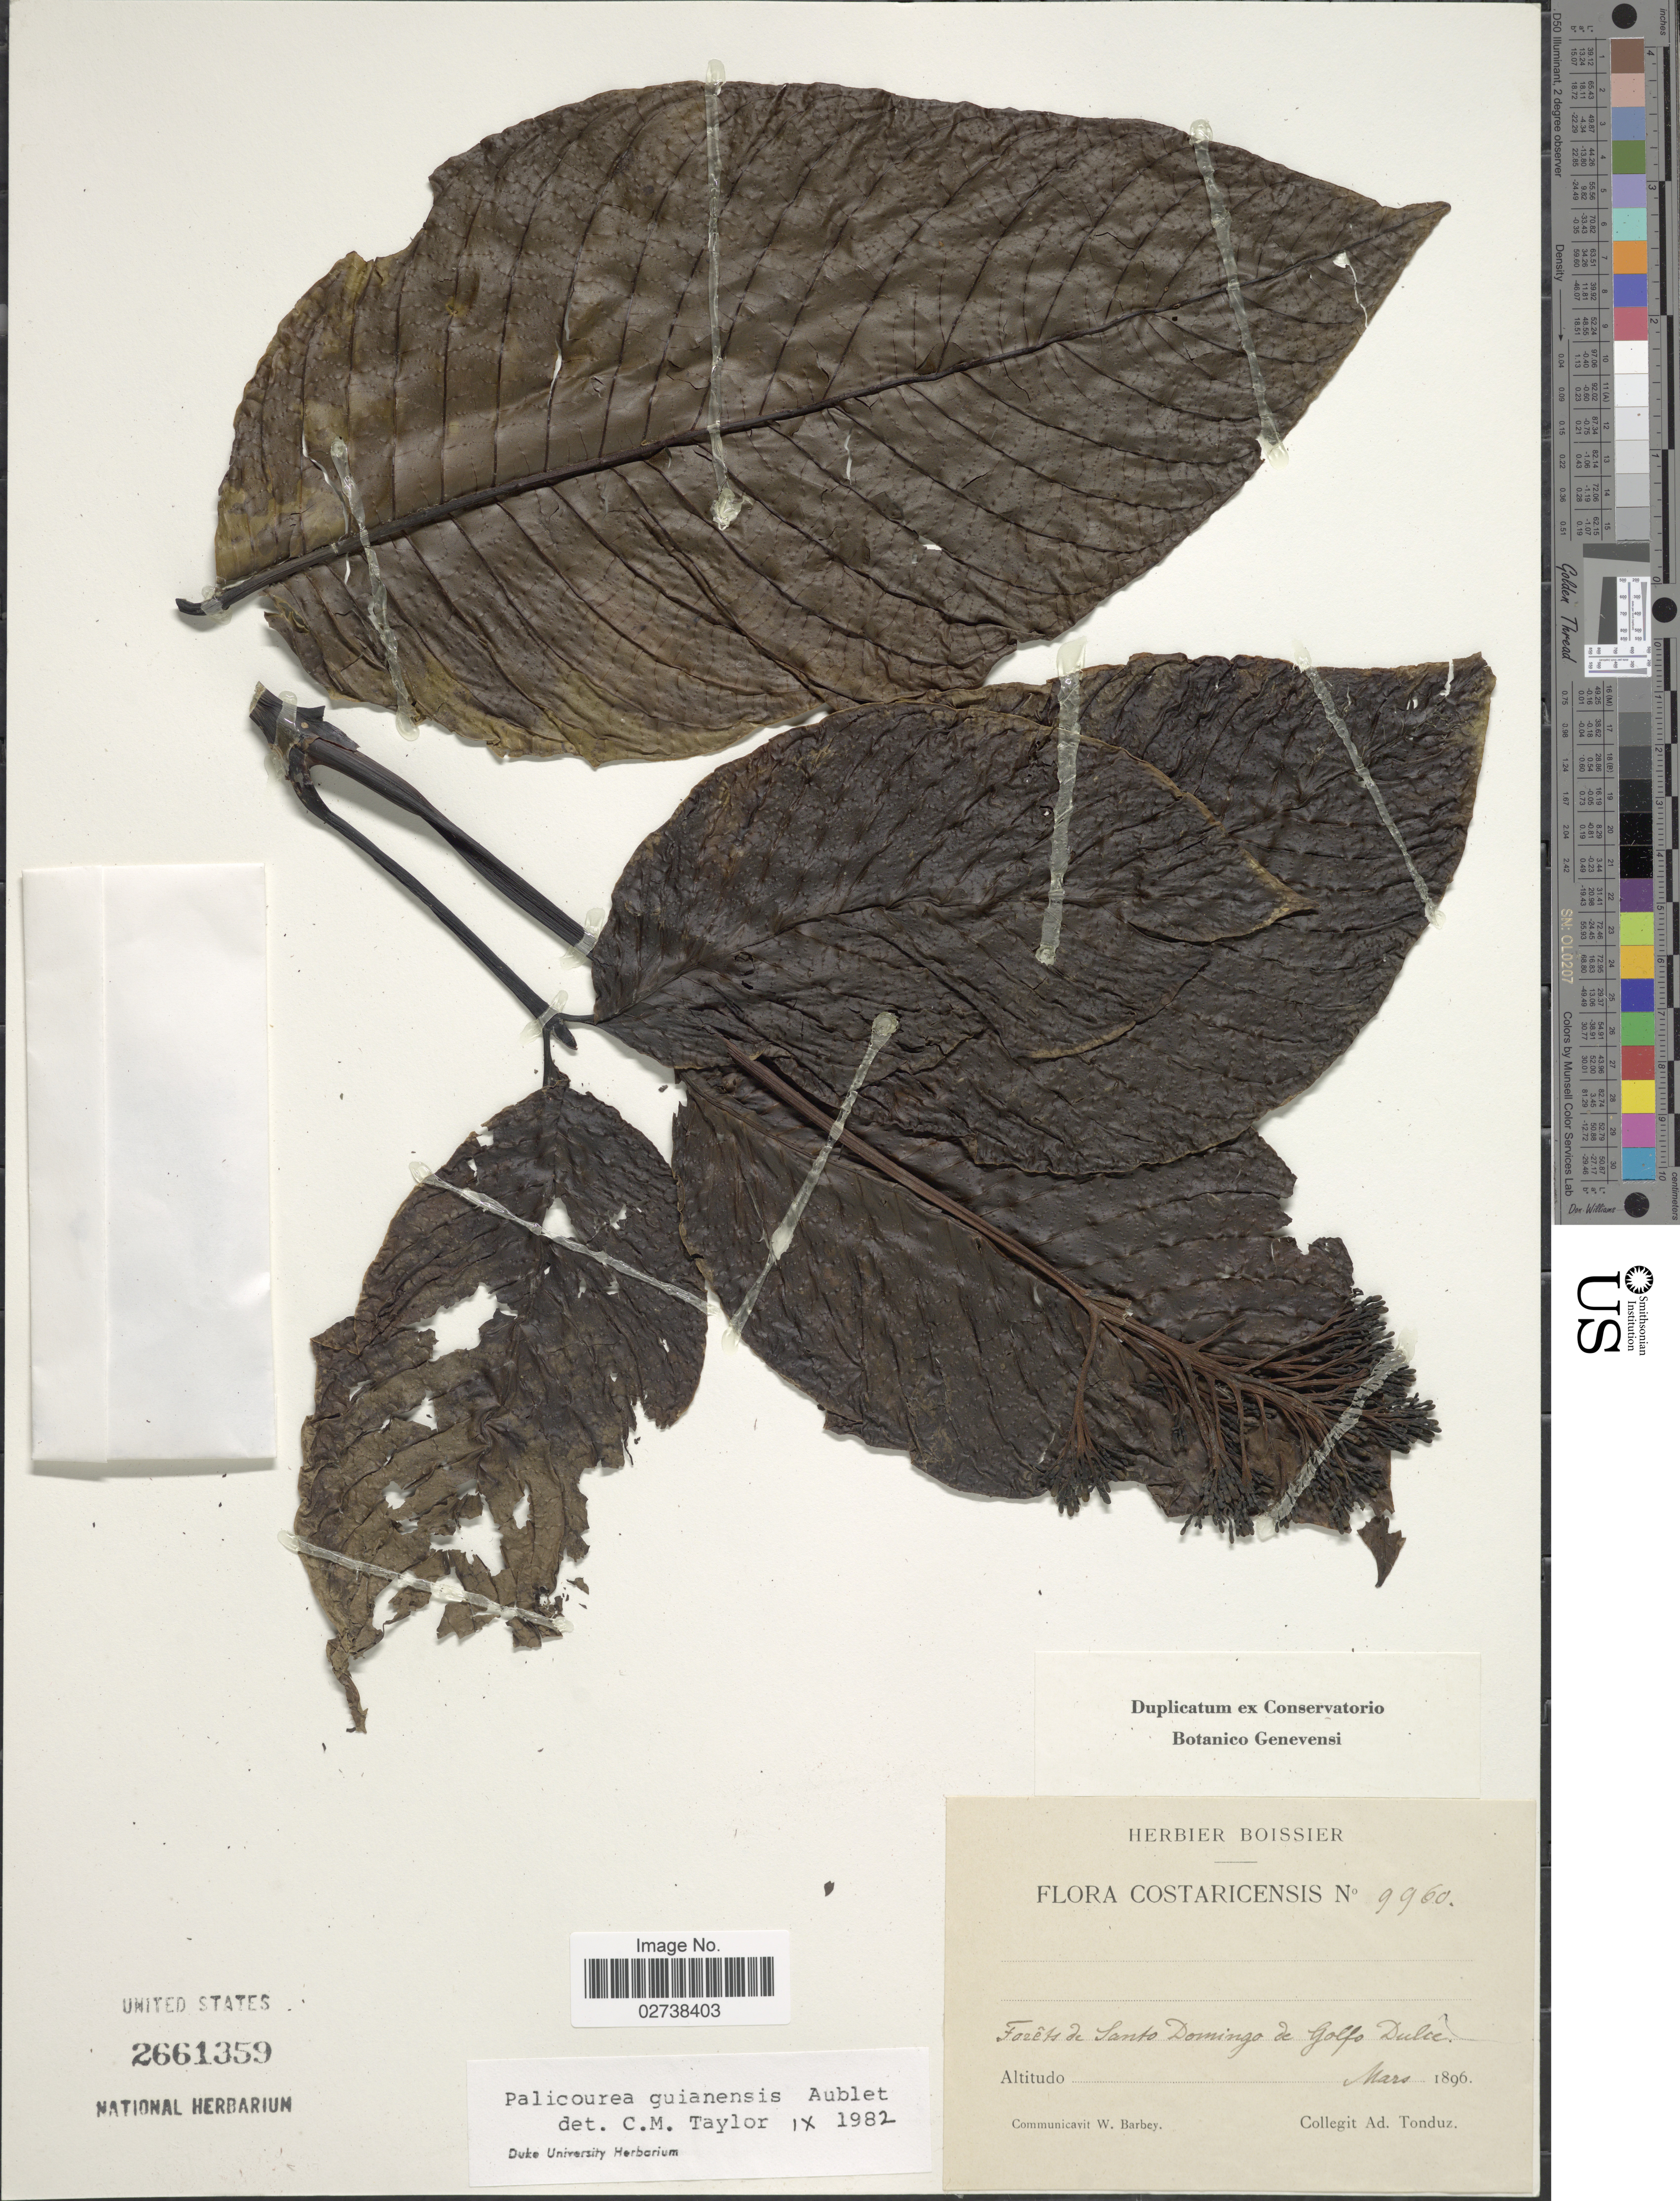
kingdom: Plantae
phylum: Tracheophyta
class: Magnoliopsida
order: Gentianales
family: Rubiaceae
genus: Palicourea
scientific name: Palicourea guianensis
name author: Aubl.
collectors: A. Tonduz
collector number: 9960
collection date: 1896-03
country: Costa Rica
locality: Forets de Santo Domingo de Golfo Dulce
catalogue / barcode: US 2661359